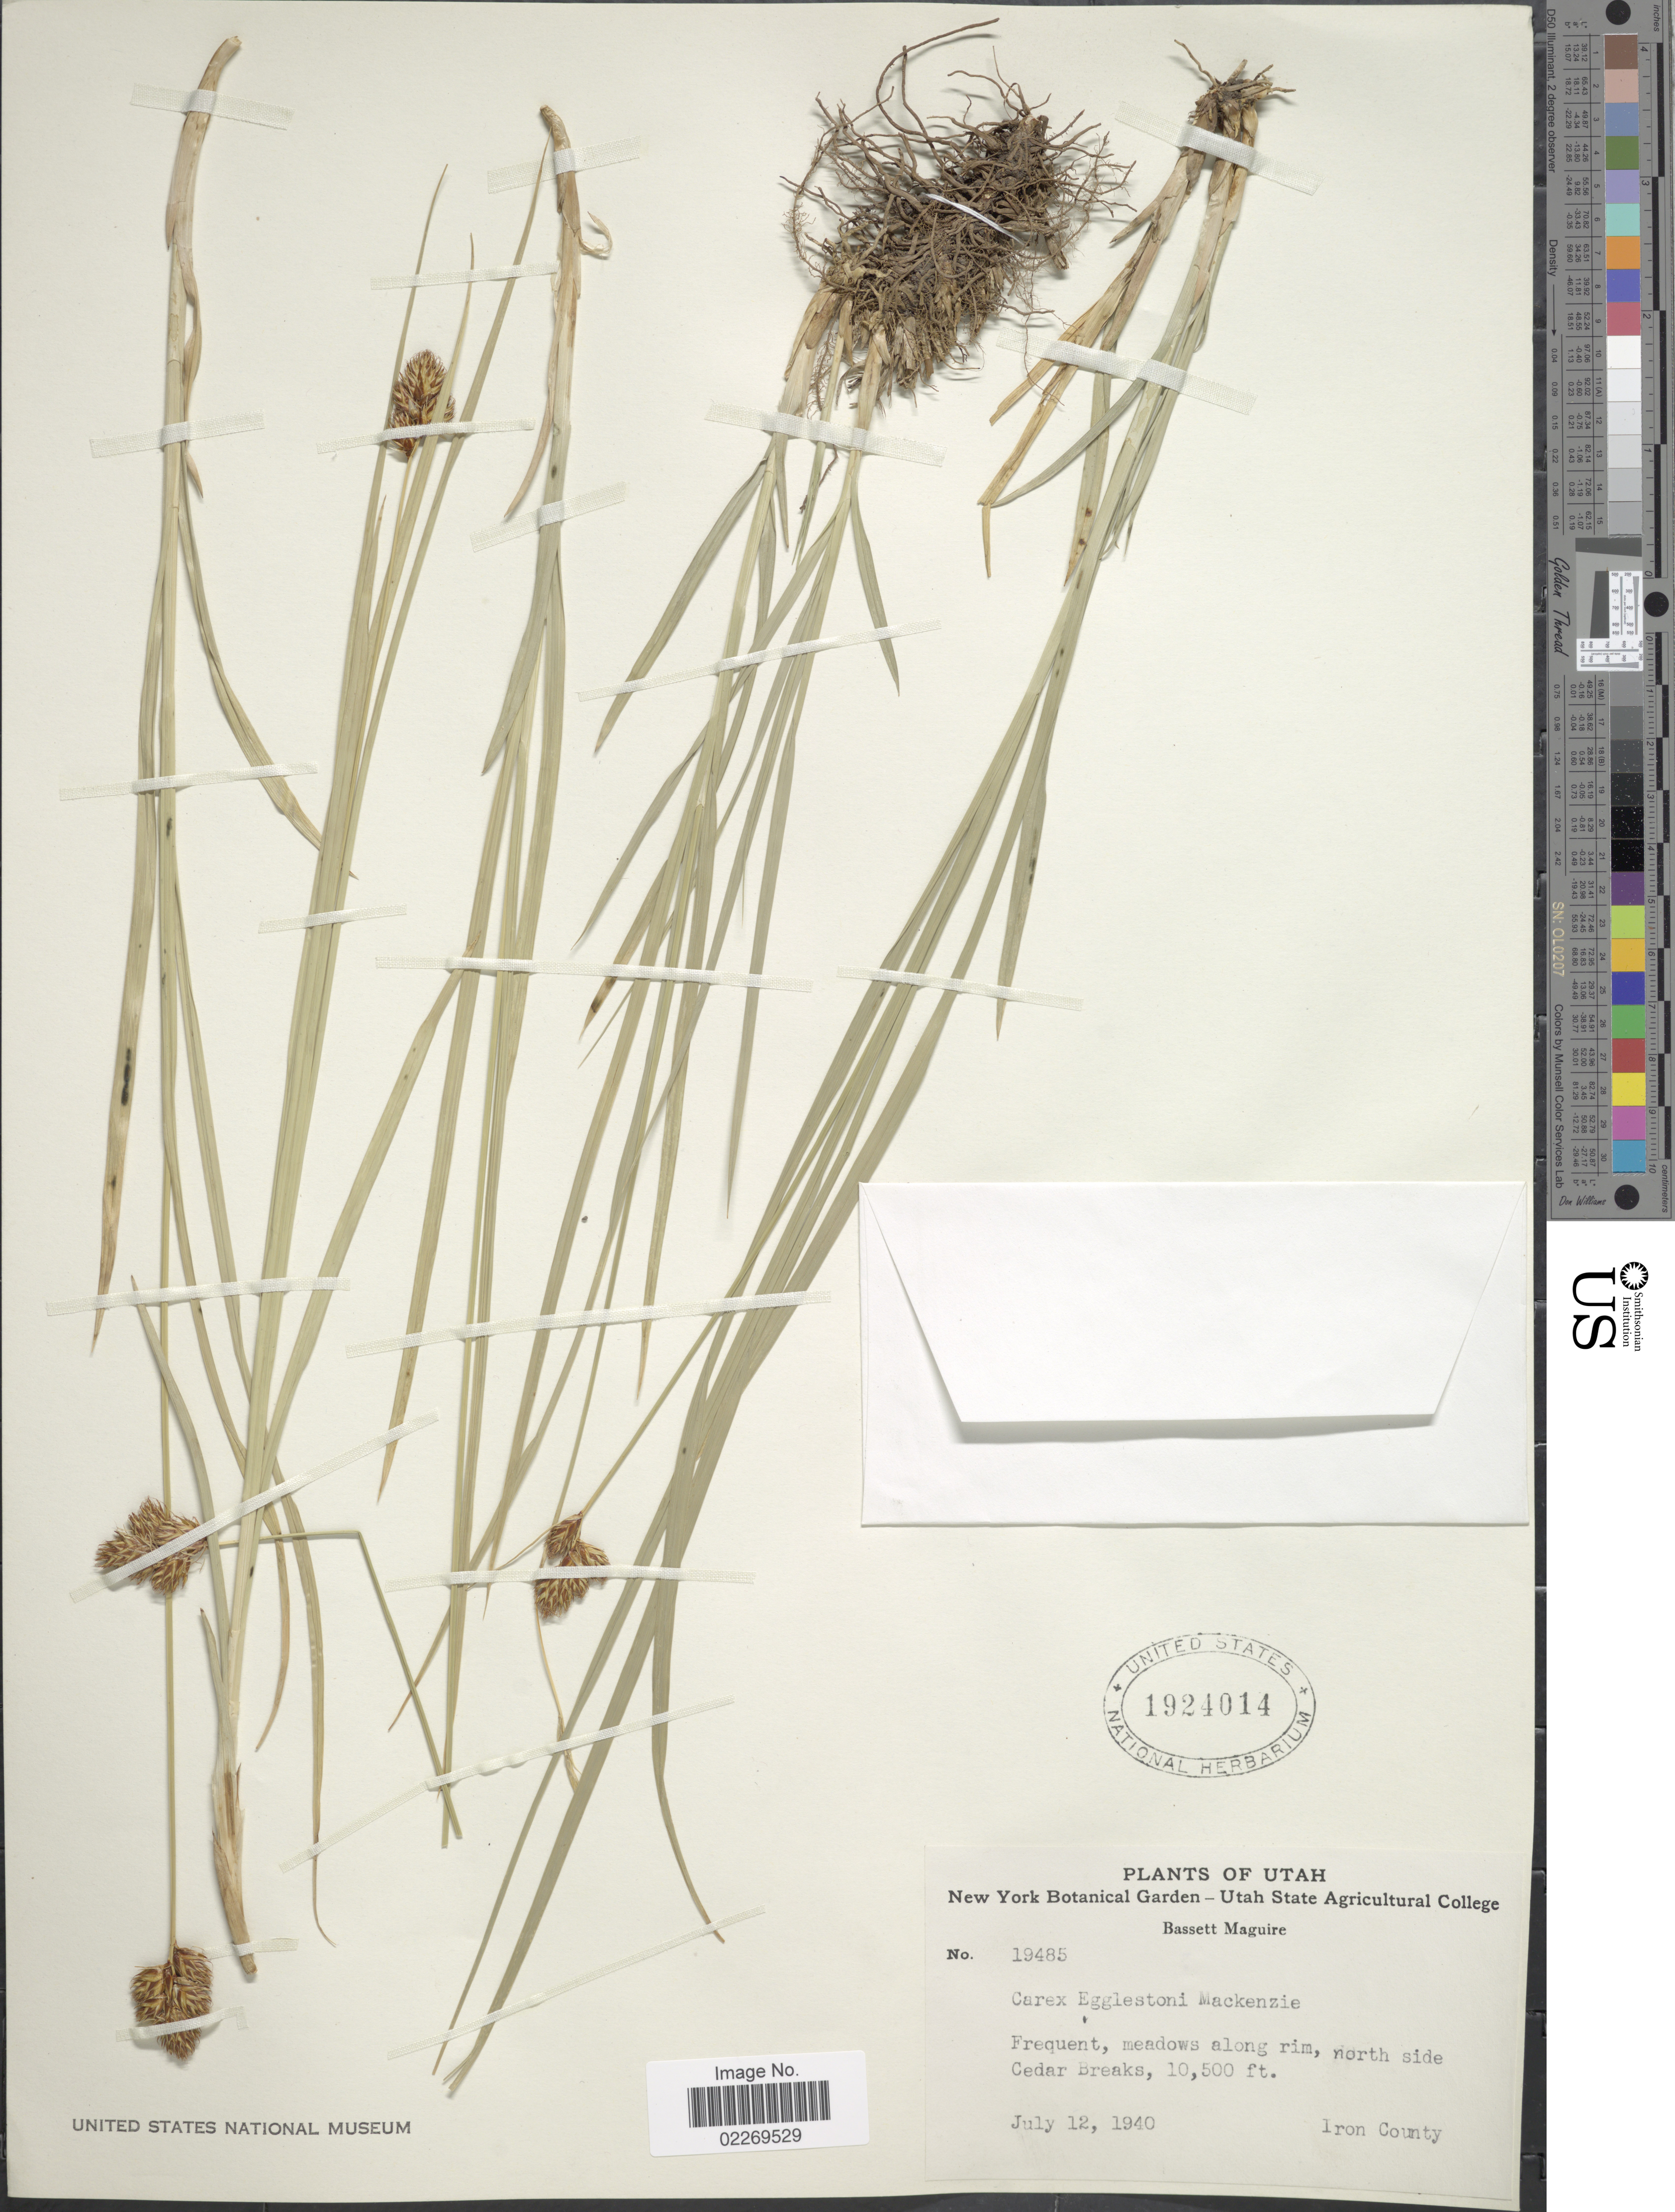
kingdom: Plantae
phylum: Tracheophyta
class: Liliopsida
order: Poales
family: Cyperaceae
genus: Carex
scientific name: Carex egglestonii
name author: Mack.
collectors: B. Maguire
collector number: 19485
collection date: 1940-07-12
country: United States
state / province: Utah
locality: Along rim, north side Cedar Breaks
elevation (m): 3200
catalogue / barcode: US 1924014